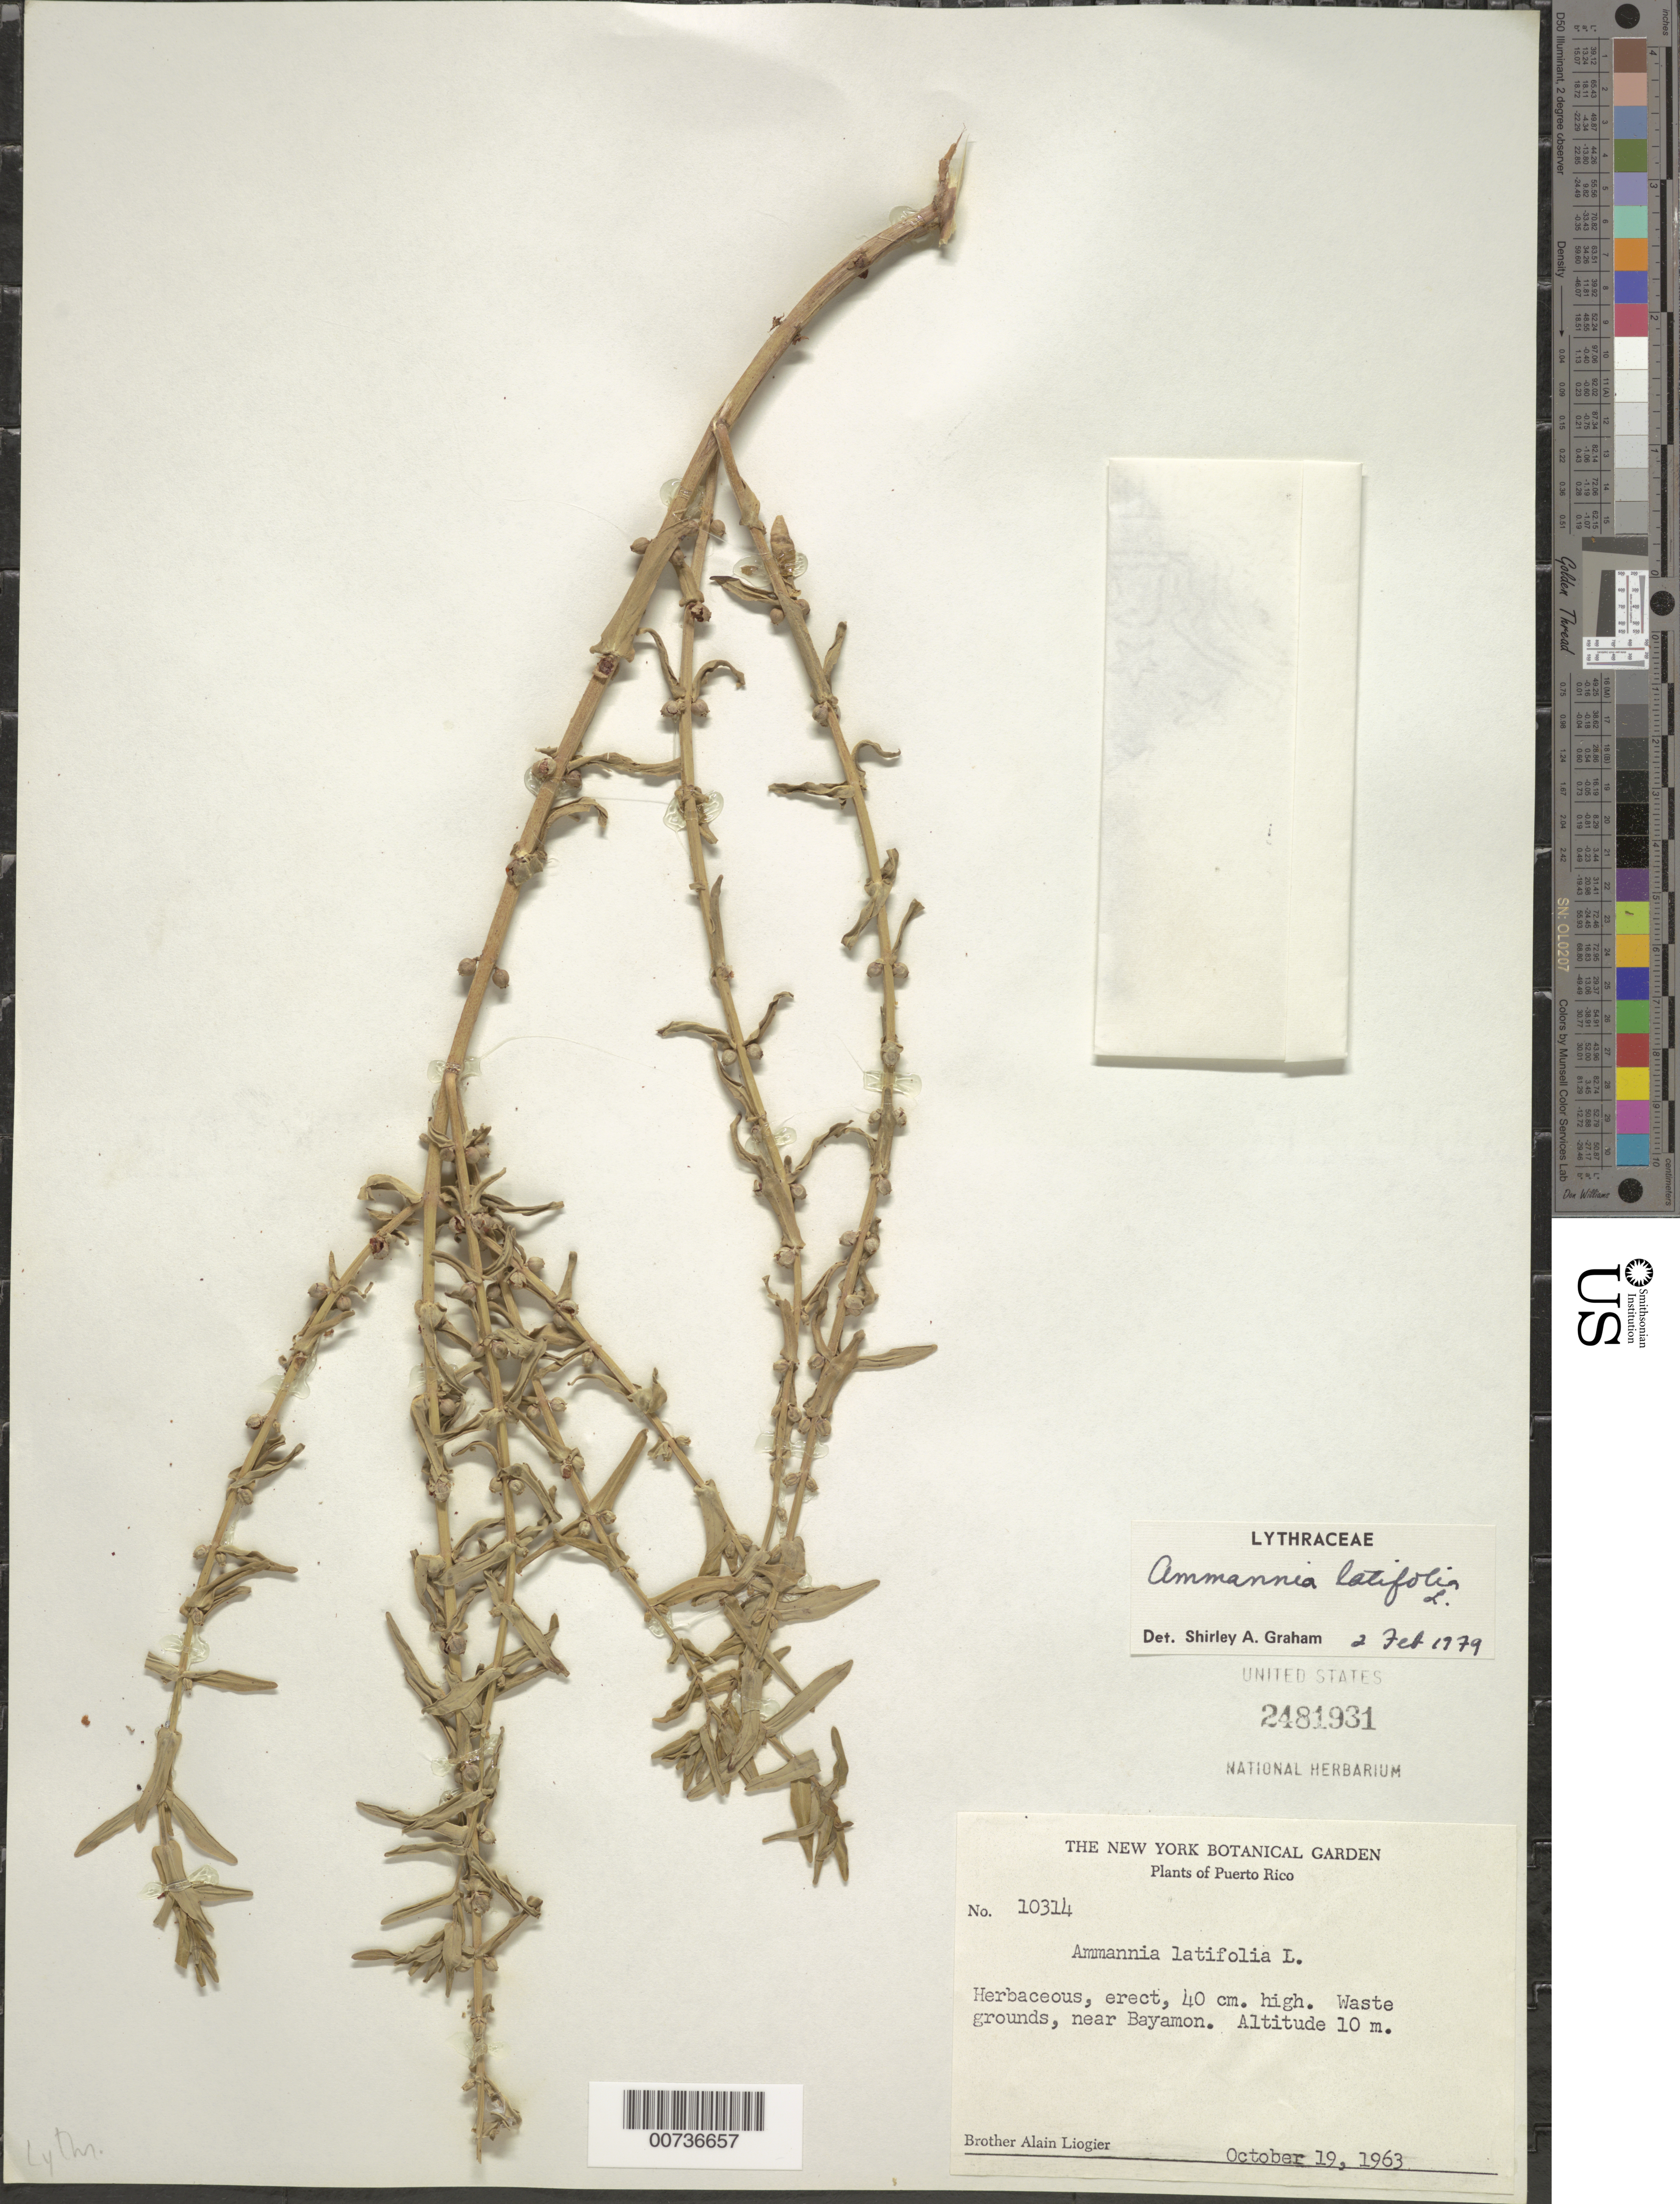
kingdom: Plantae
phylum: Tracheophyta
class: Magnoliopsida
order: Myrtales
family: Lythraceae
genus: Ammannia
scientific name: Ammannia latifolia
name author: L.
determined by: Graham, Shirley Ann Tousch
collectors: A. H. Liogier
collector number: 10314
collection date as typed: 19 Oct 1963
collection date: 1963-10-19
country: Puerto Rico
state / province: Bayamón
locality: Near Bayamón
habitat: Waste grounds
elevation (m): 10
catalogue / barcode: US 2481931